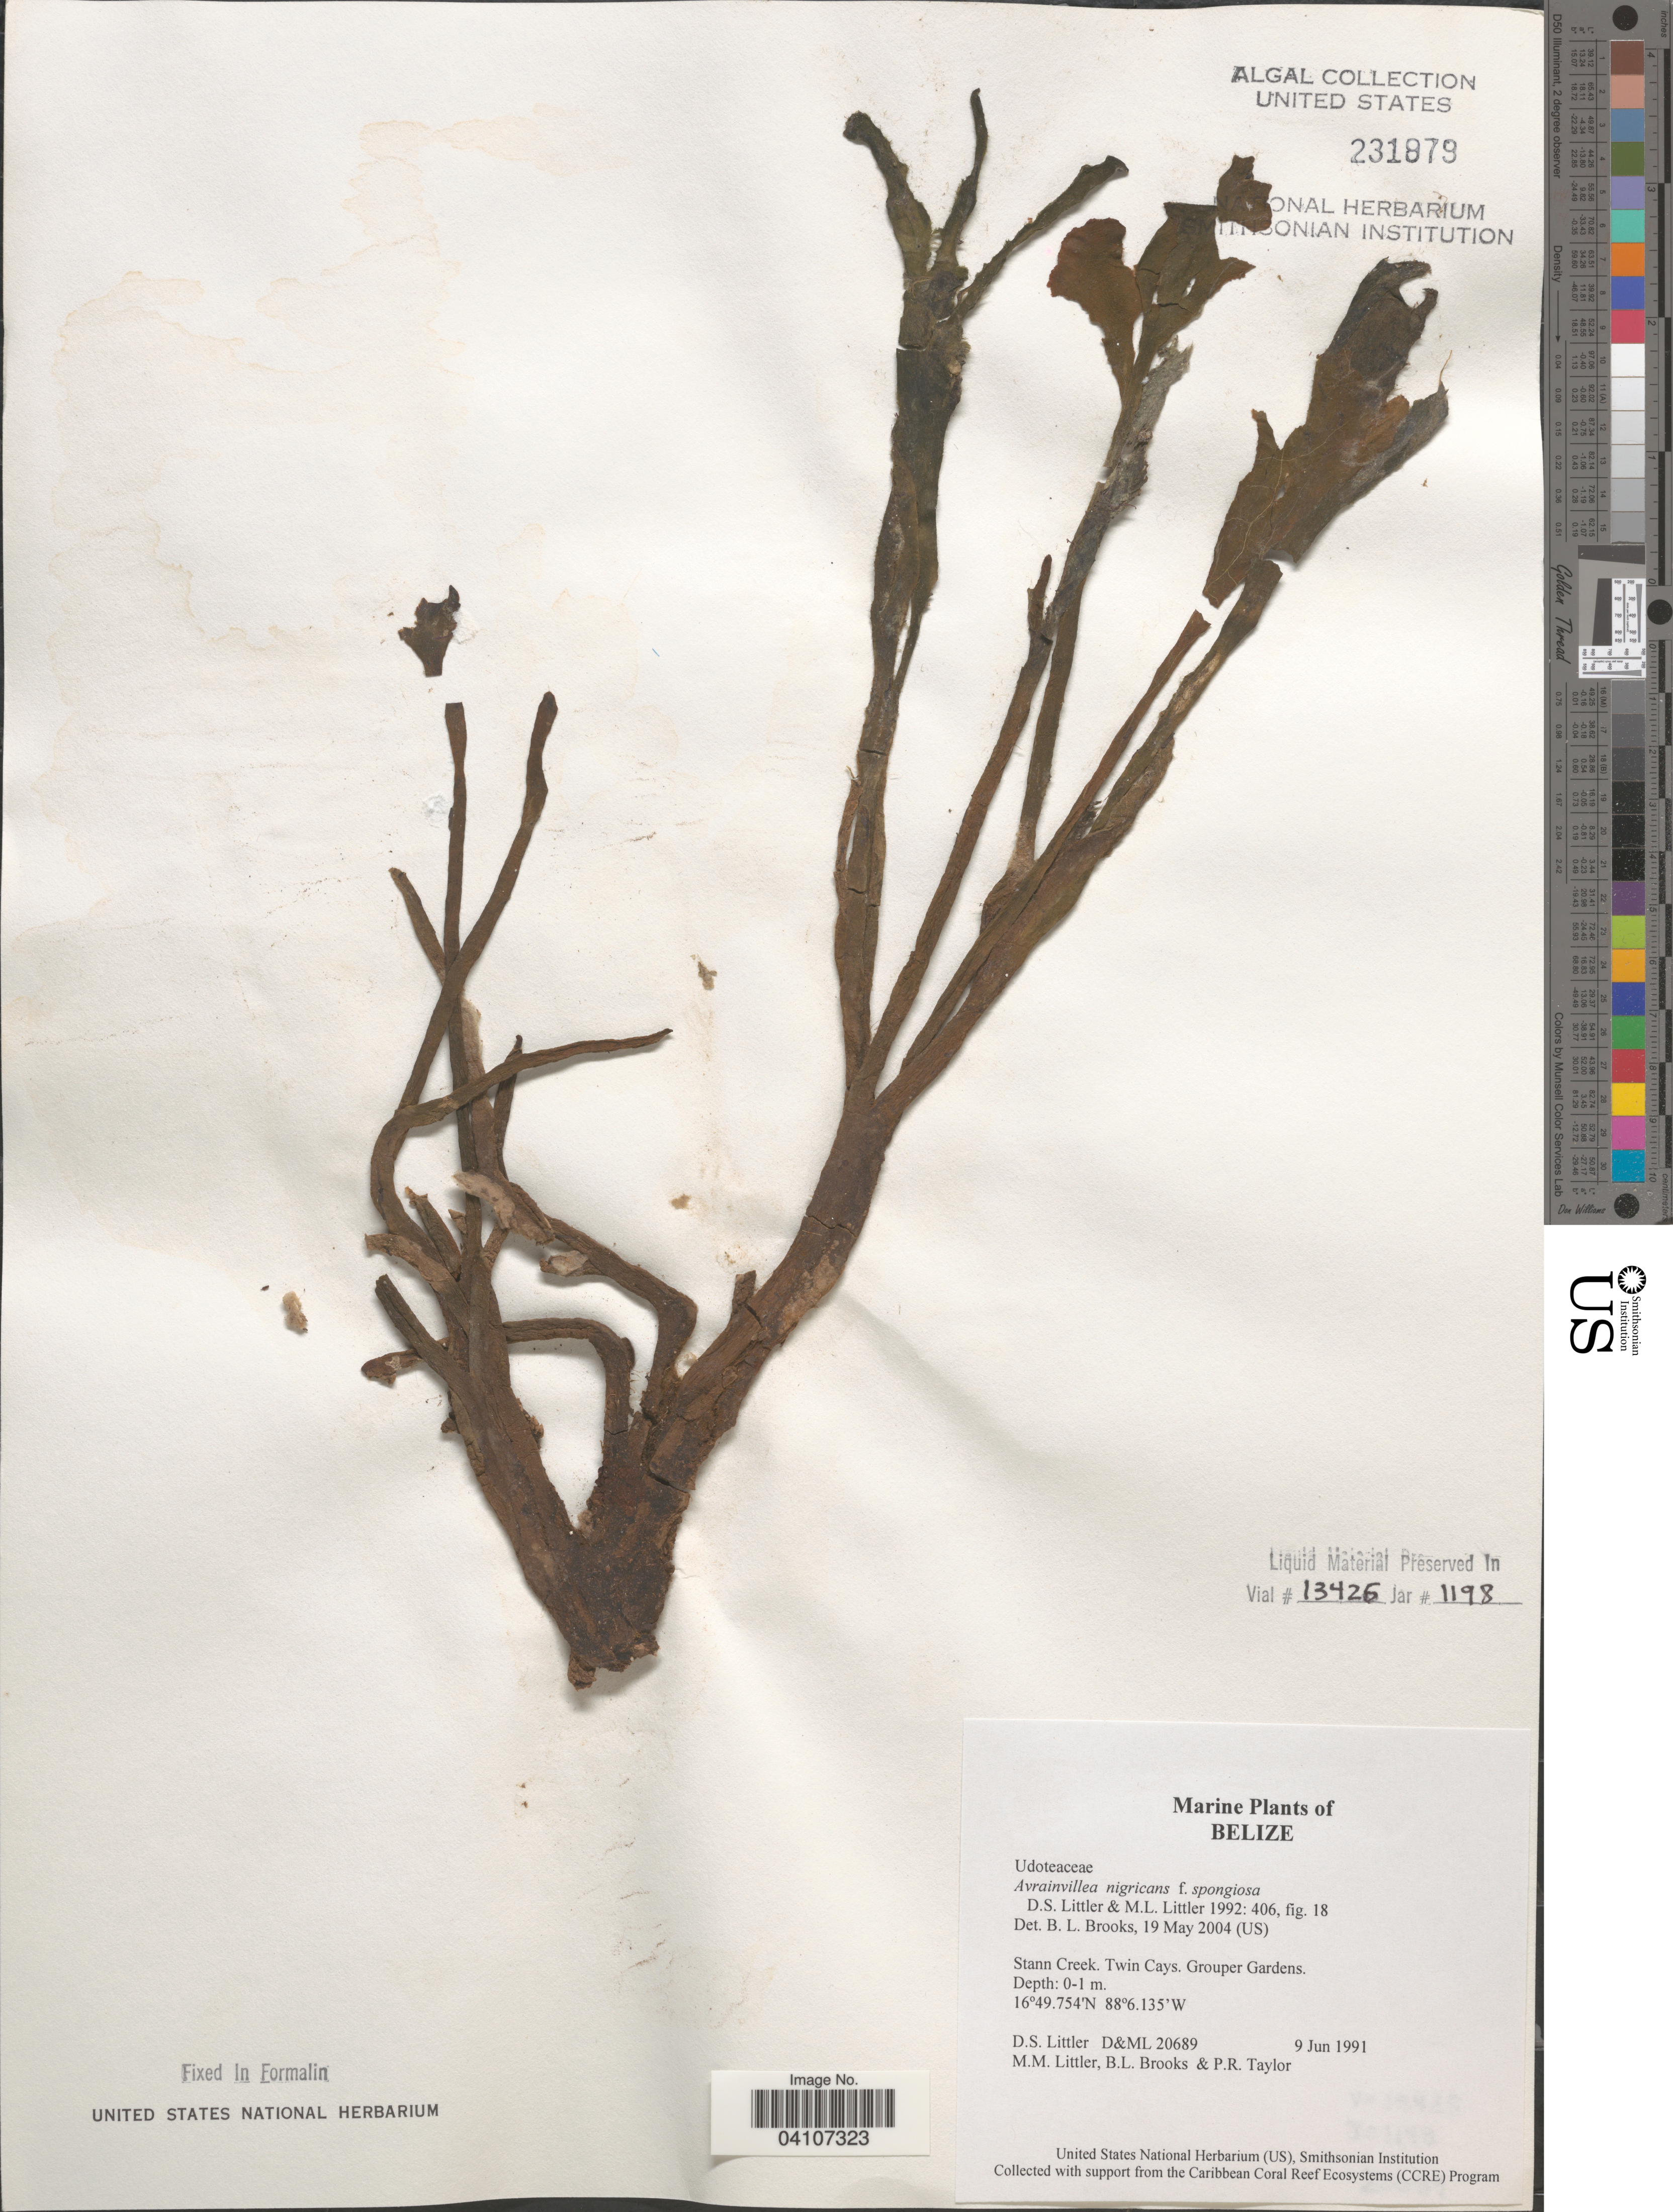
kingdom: Plantae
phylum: Chlorophyta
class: Ulvophyceae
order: Bryopsidales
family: Dichotomosiphonaceae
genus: Avrainvillea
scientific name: Avrainvillea nigricans f. spongiosa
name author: D.S. Littler & M.M. Littler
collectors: D. S. Littler, B. Brooks & P. R. Taylor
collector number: D&ML 20689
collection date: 1991-06-09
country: Belize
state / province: Stann Creek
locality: Twin Cays. Grouper Gardens.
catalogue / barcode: US 231879